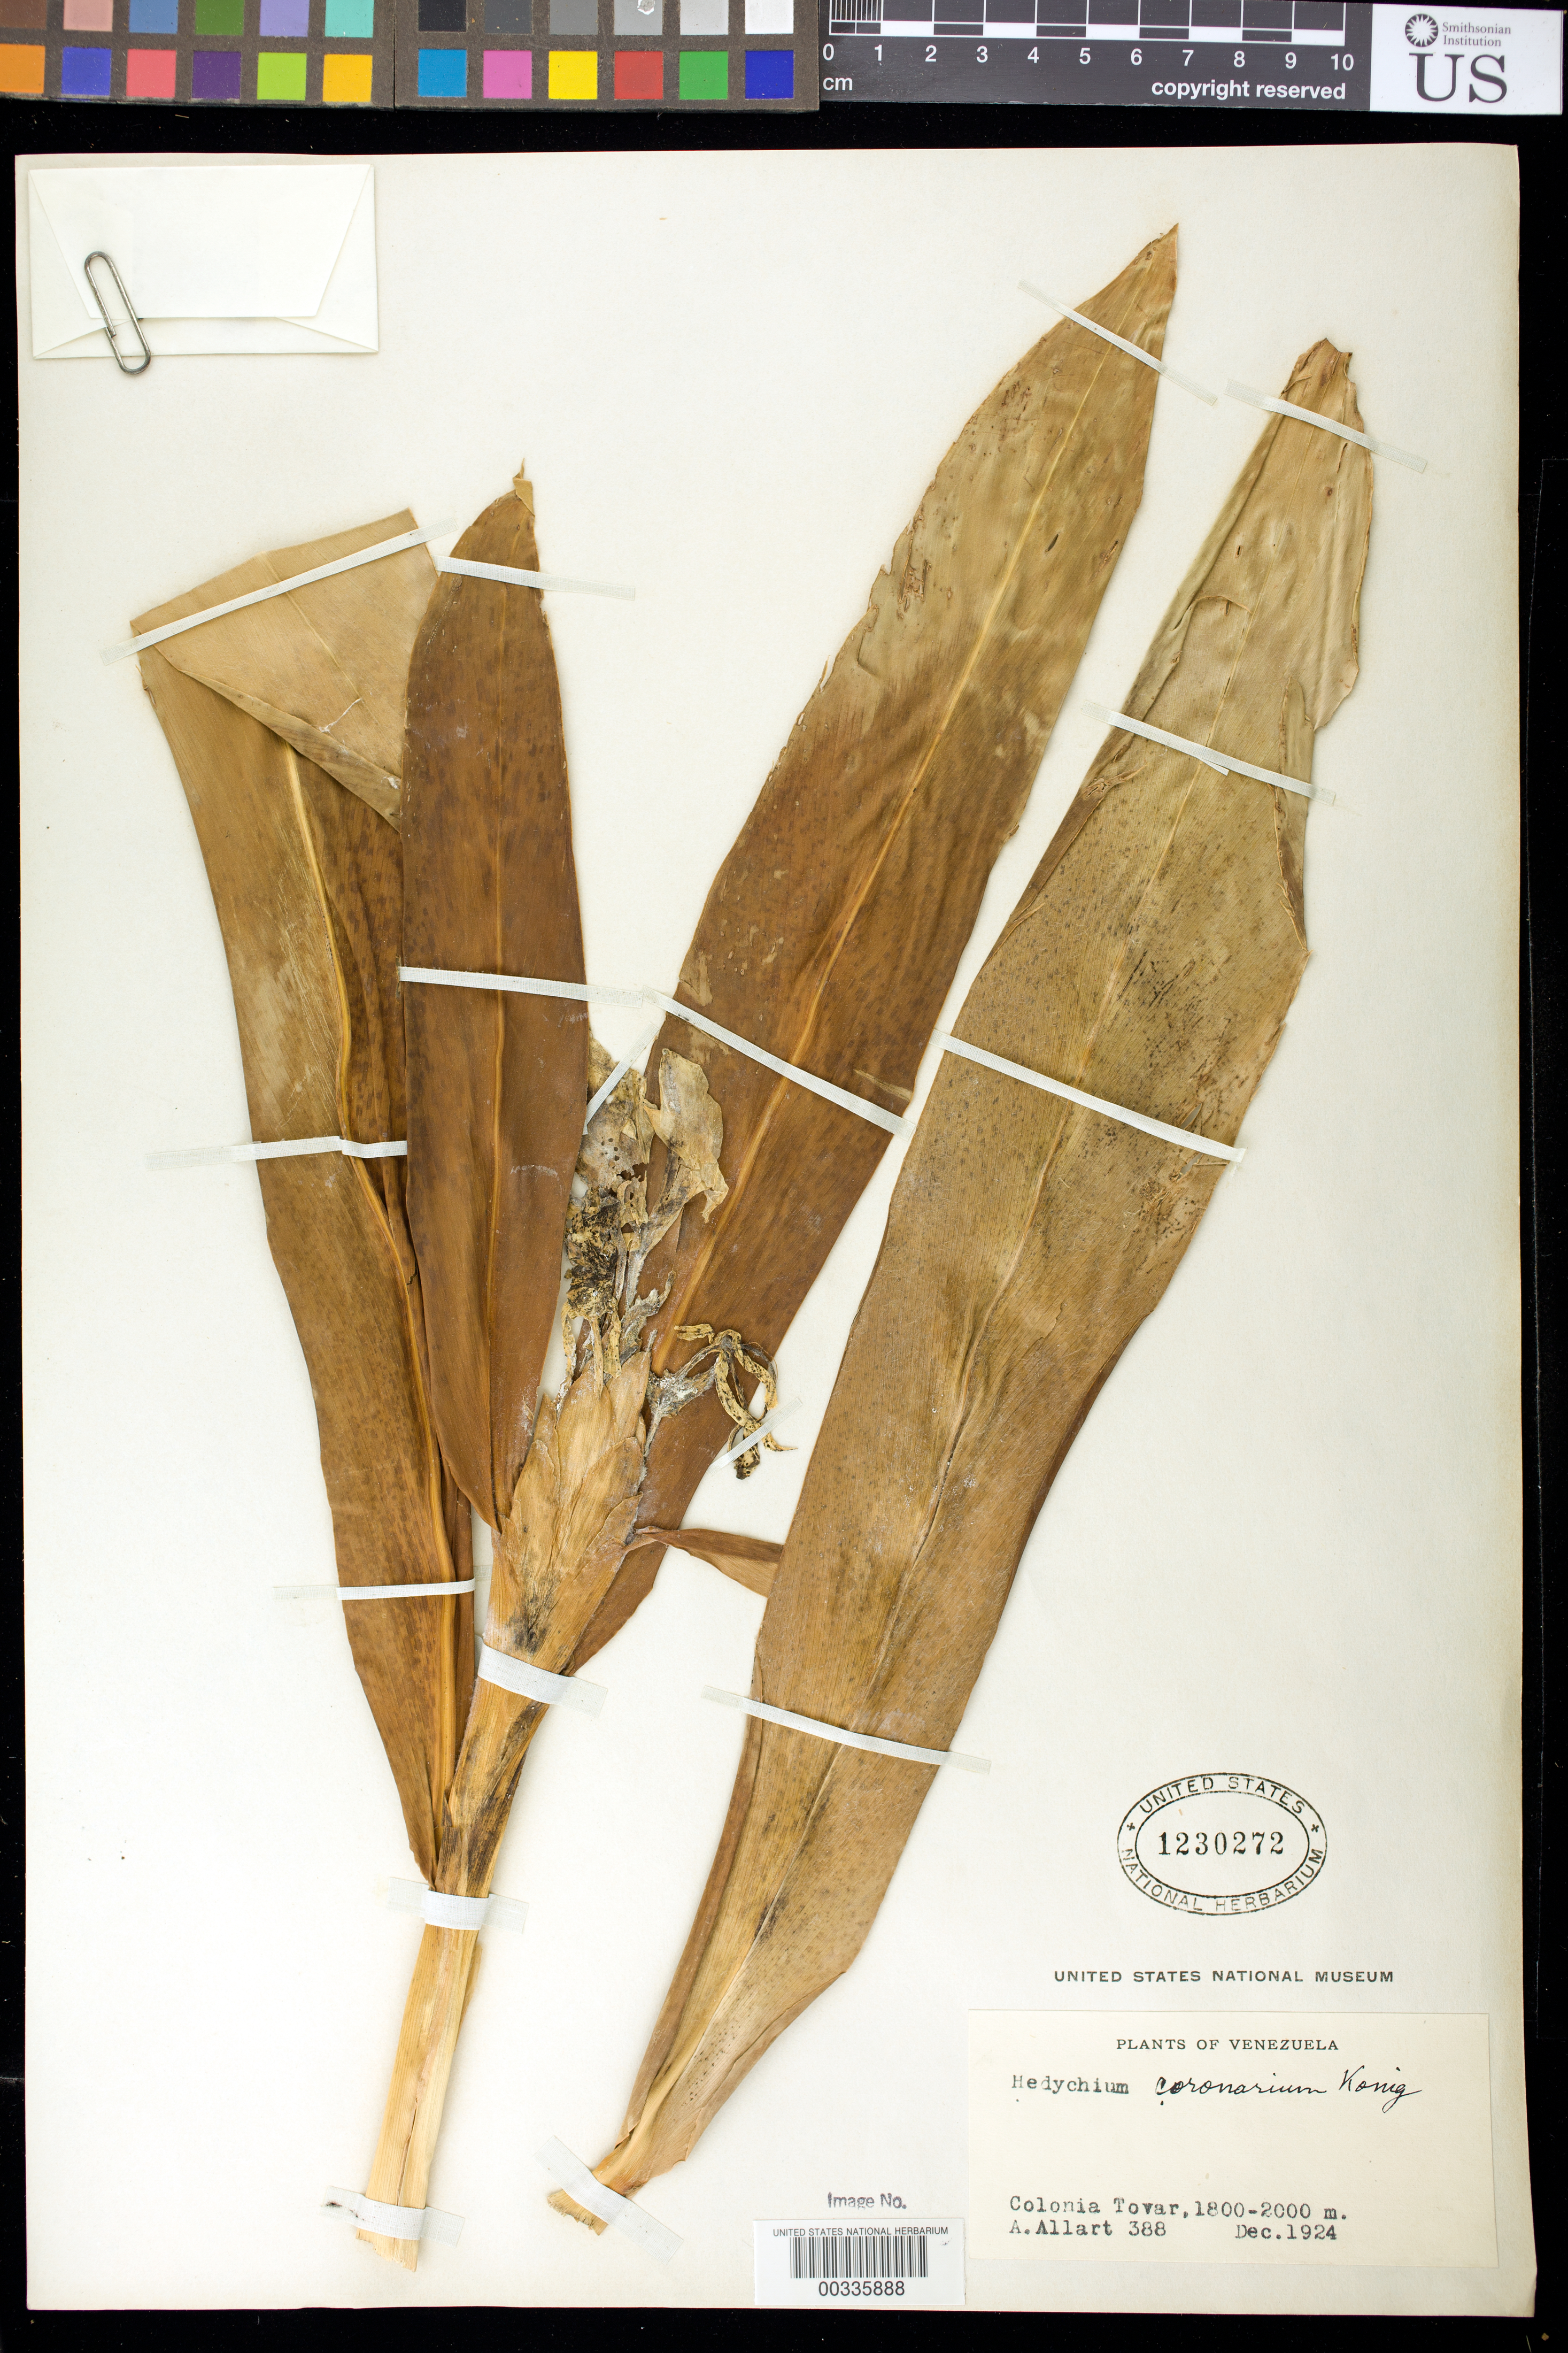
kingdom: Plantae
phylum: Tracheophyta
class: Liliopsida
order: Zingiberales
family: Zingiberaceae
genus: Hedychium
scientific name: Hedychium coronarium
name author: J. Koenig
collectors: A. Allart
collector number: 388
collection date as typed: Dec 1924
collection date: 1924-12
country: Venezuela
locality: Colonia Tovar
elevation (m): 1800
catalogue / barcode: US 1230272